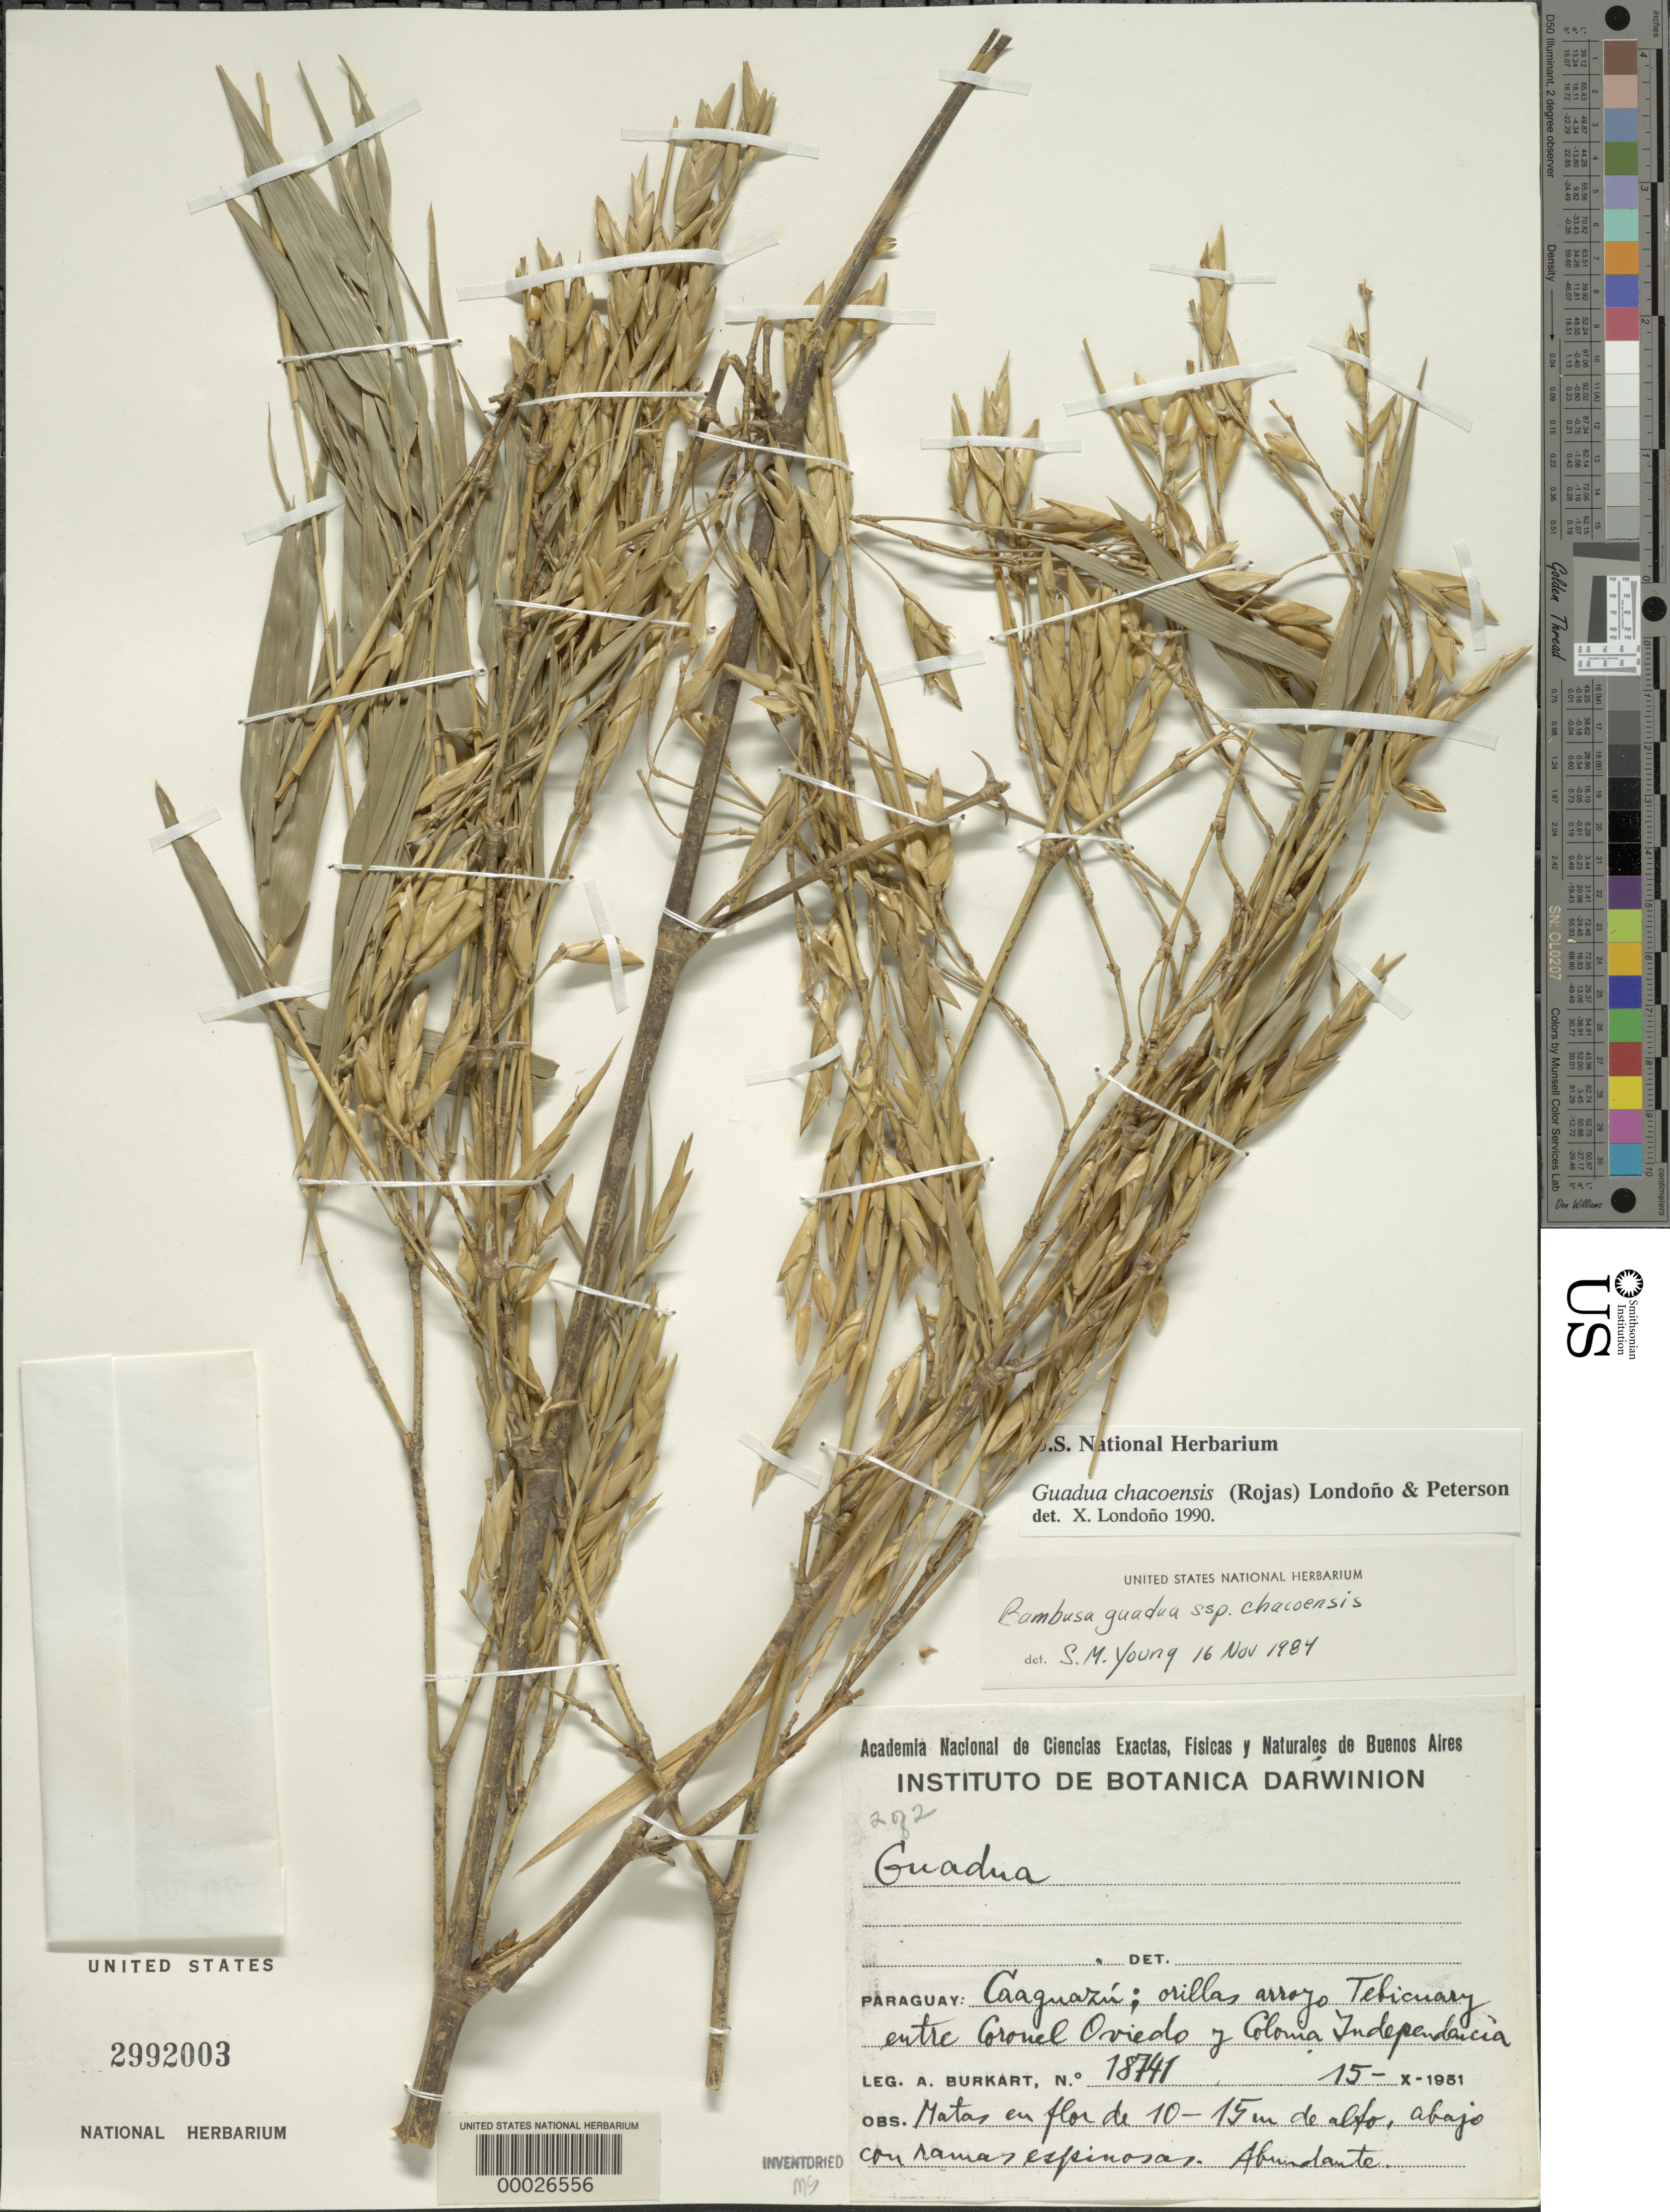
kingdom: Plantae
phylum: Tracheophyta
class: Liliopsida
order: Poales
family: Poaceae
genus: Guadua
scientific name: Guadua chacoensis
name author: (Rojas) Londoño & P.M. Peterson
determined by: Londoño, X., (TULV), Jardin Botanico "Juan Maria Cespedes"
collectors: A. E. Burkart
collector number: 18741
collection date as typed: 15 Oct 1951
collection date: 1951-10-15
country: Paraguay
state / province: Caaguazú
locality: Banks of the arroyo tebicuary between coronel oviedo and coloma independencia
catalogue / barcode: US 2992003